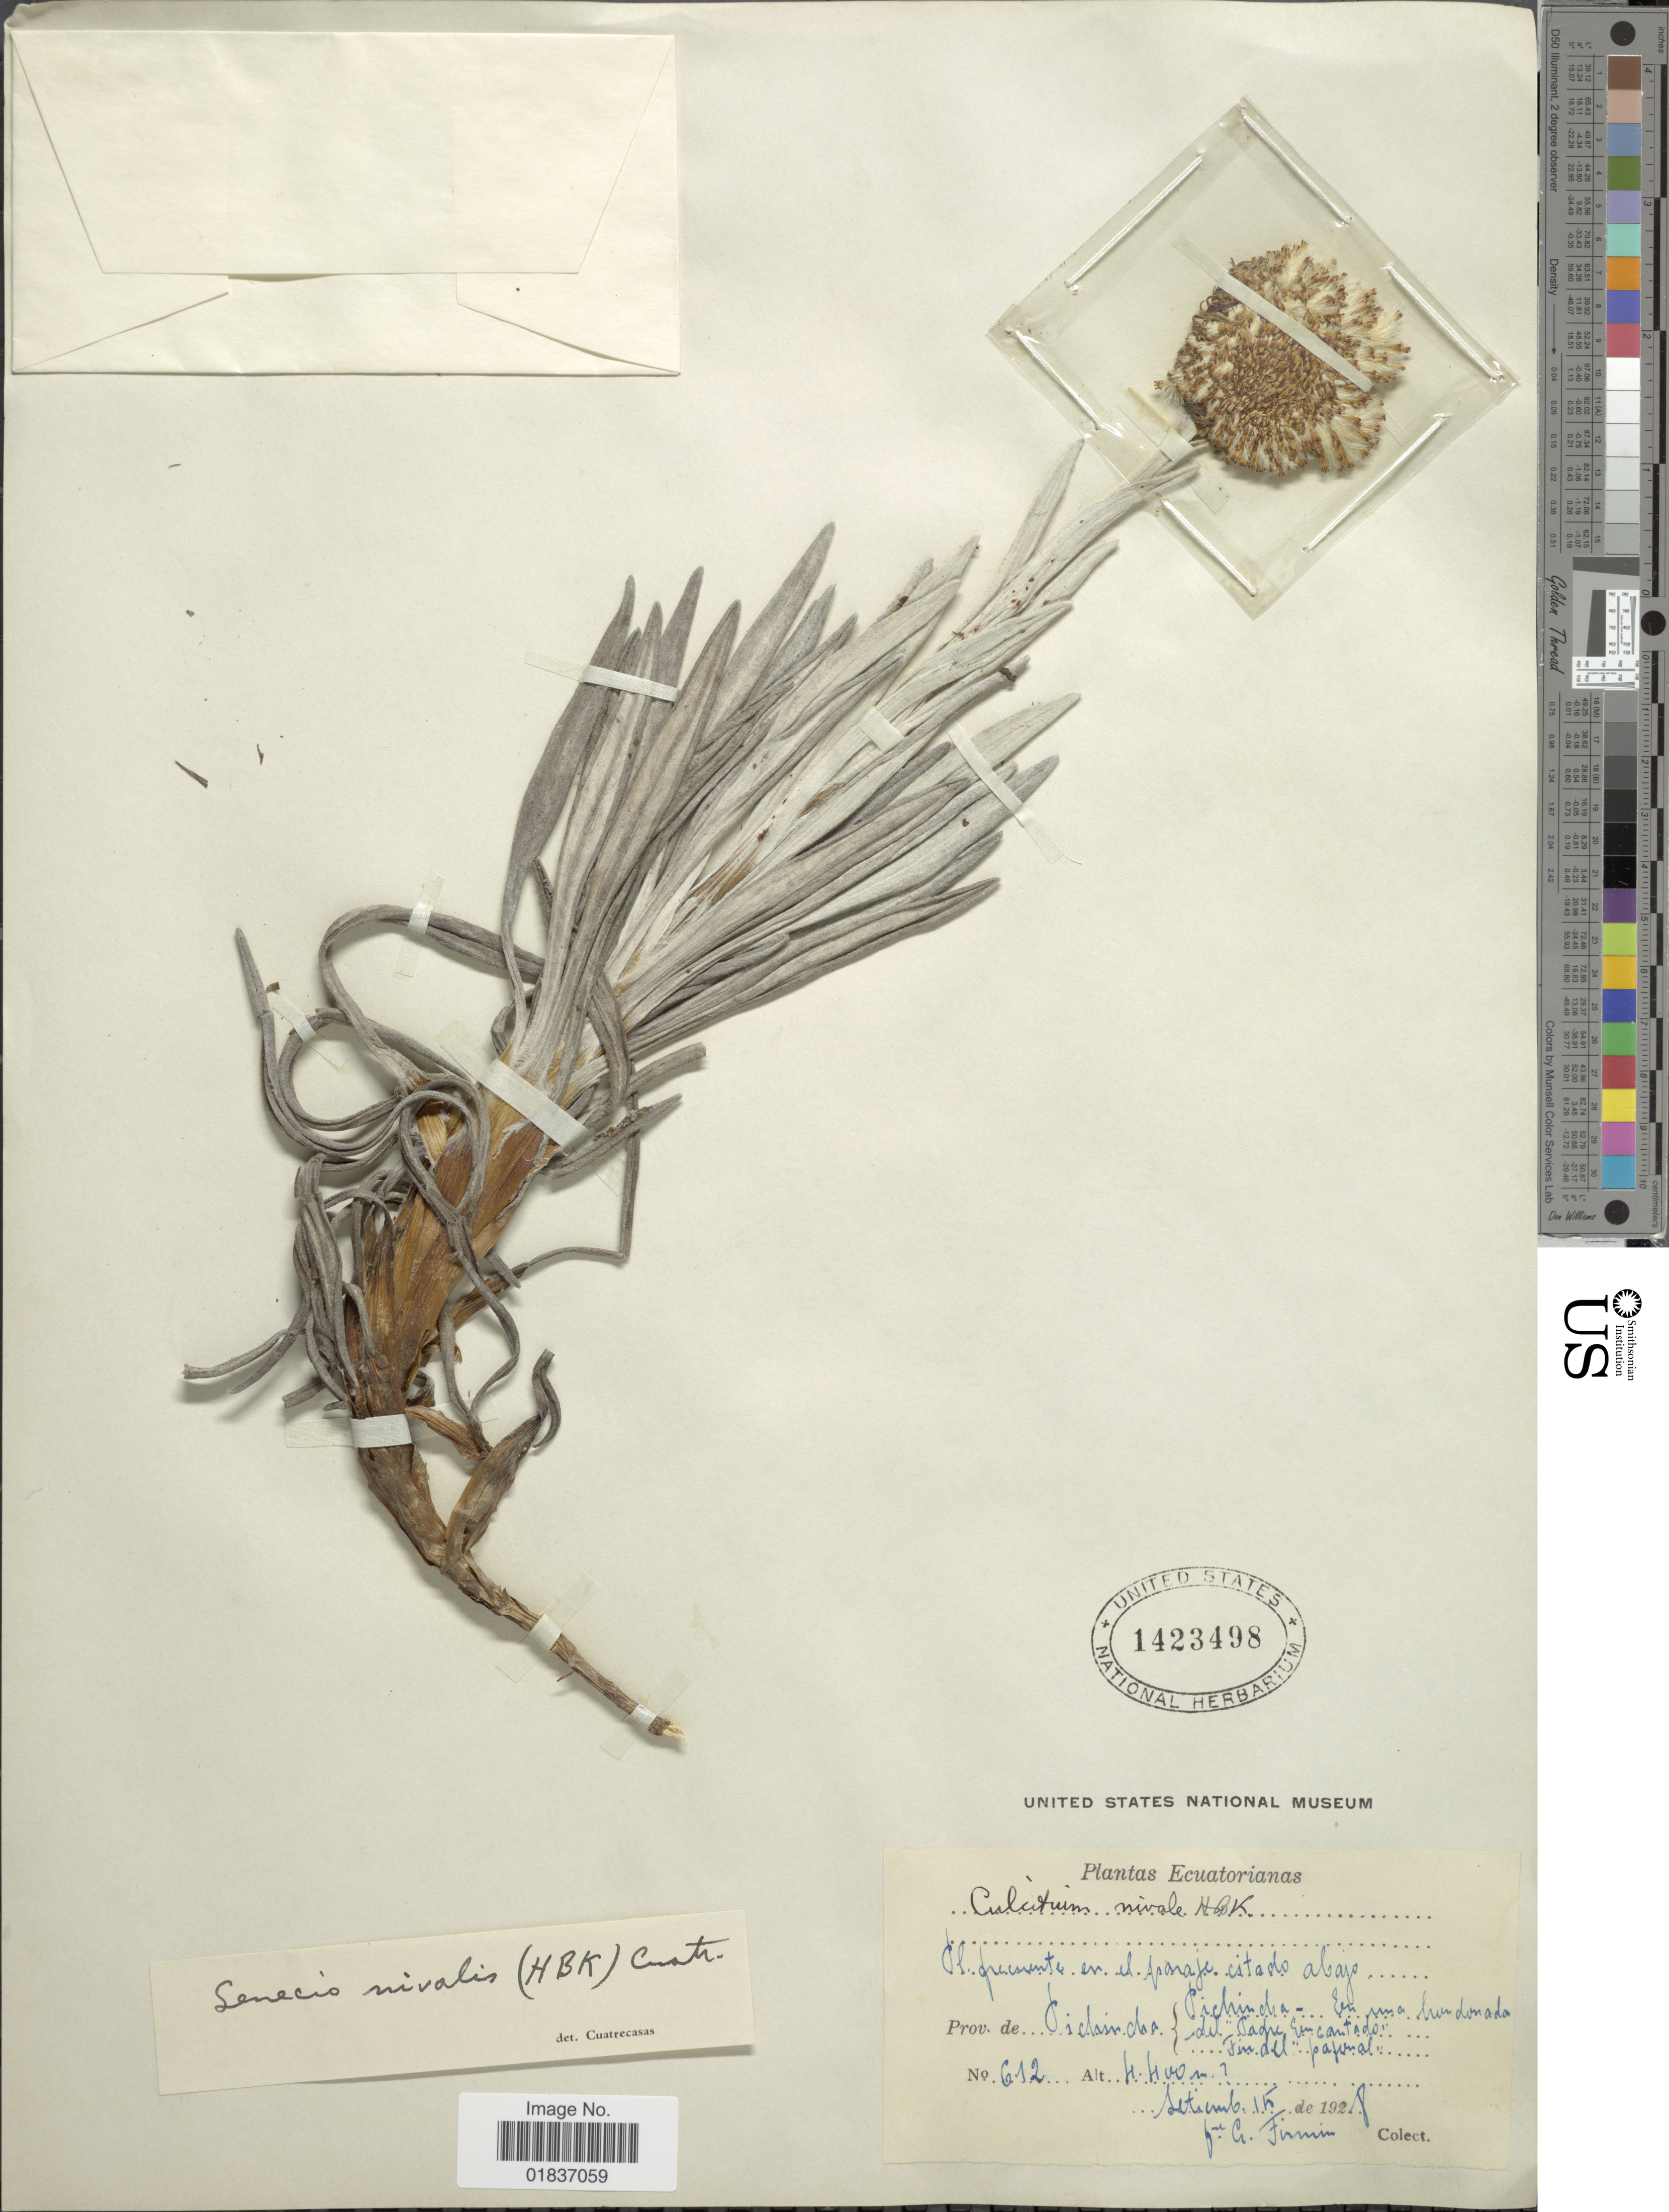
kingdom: Plantae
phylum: Tracheophyta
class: Magnoliopsida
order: Asterales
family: Asteraceae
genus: Senecio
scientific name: Senecio nivalis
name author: (Kunth) Cuatrec.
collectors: G. Firmin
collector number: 612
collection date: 1928-09-15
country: Ecuador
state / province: Pichincha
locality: Prov. de Pichincha. Pichincha. En una hondonada del Padre Encantado, Fin del pajonal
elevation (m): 4400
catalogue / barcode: US 1423498